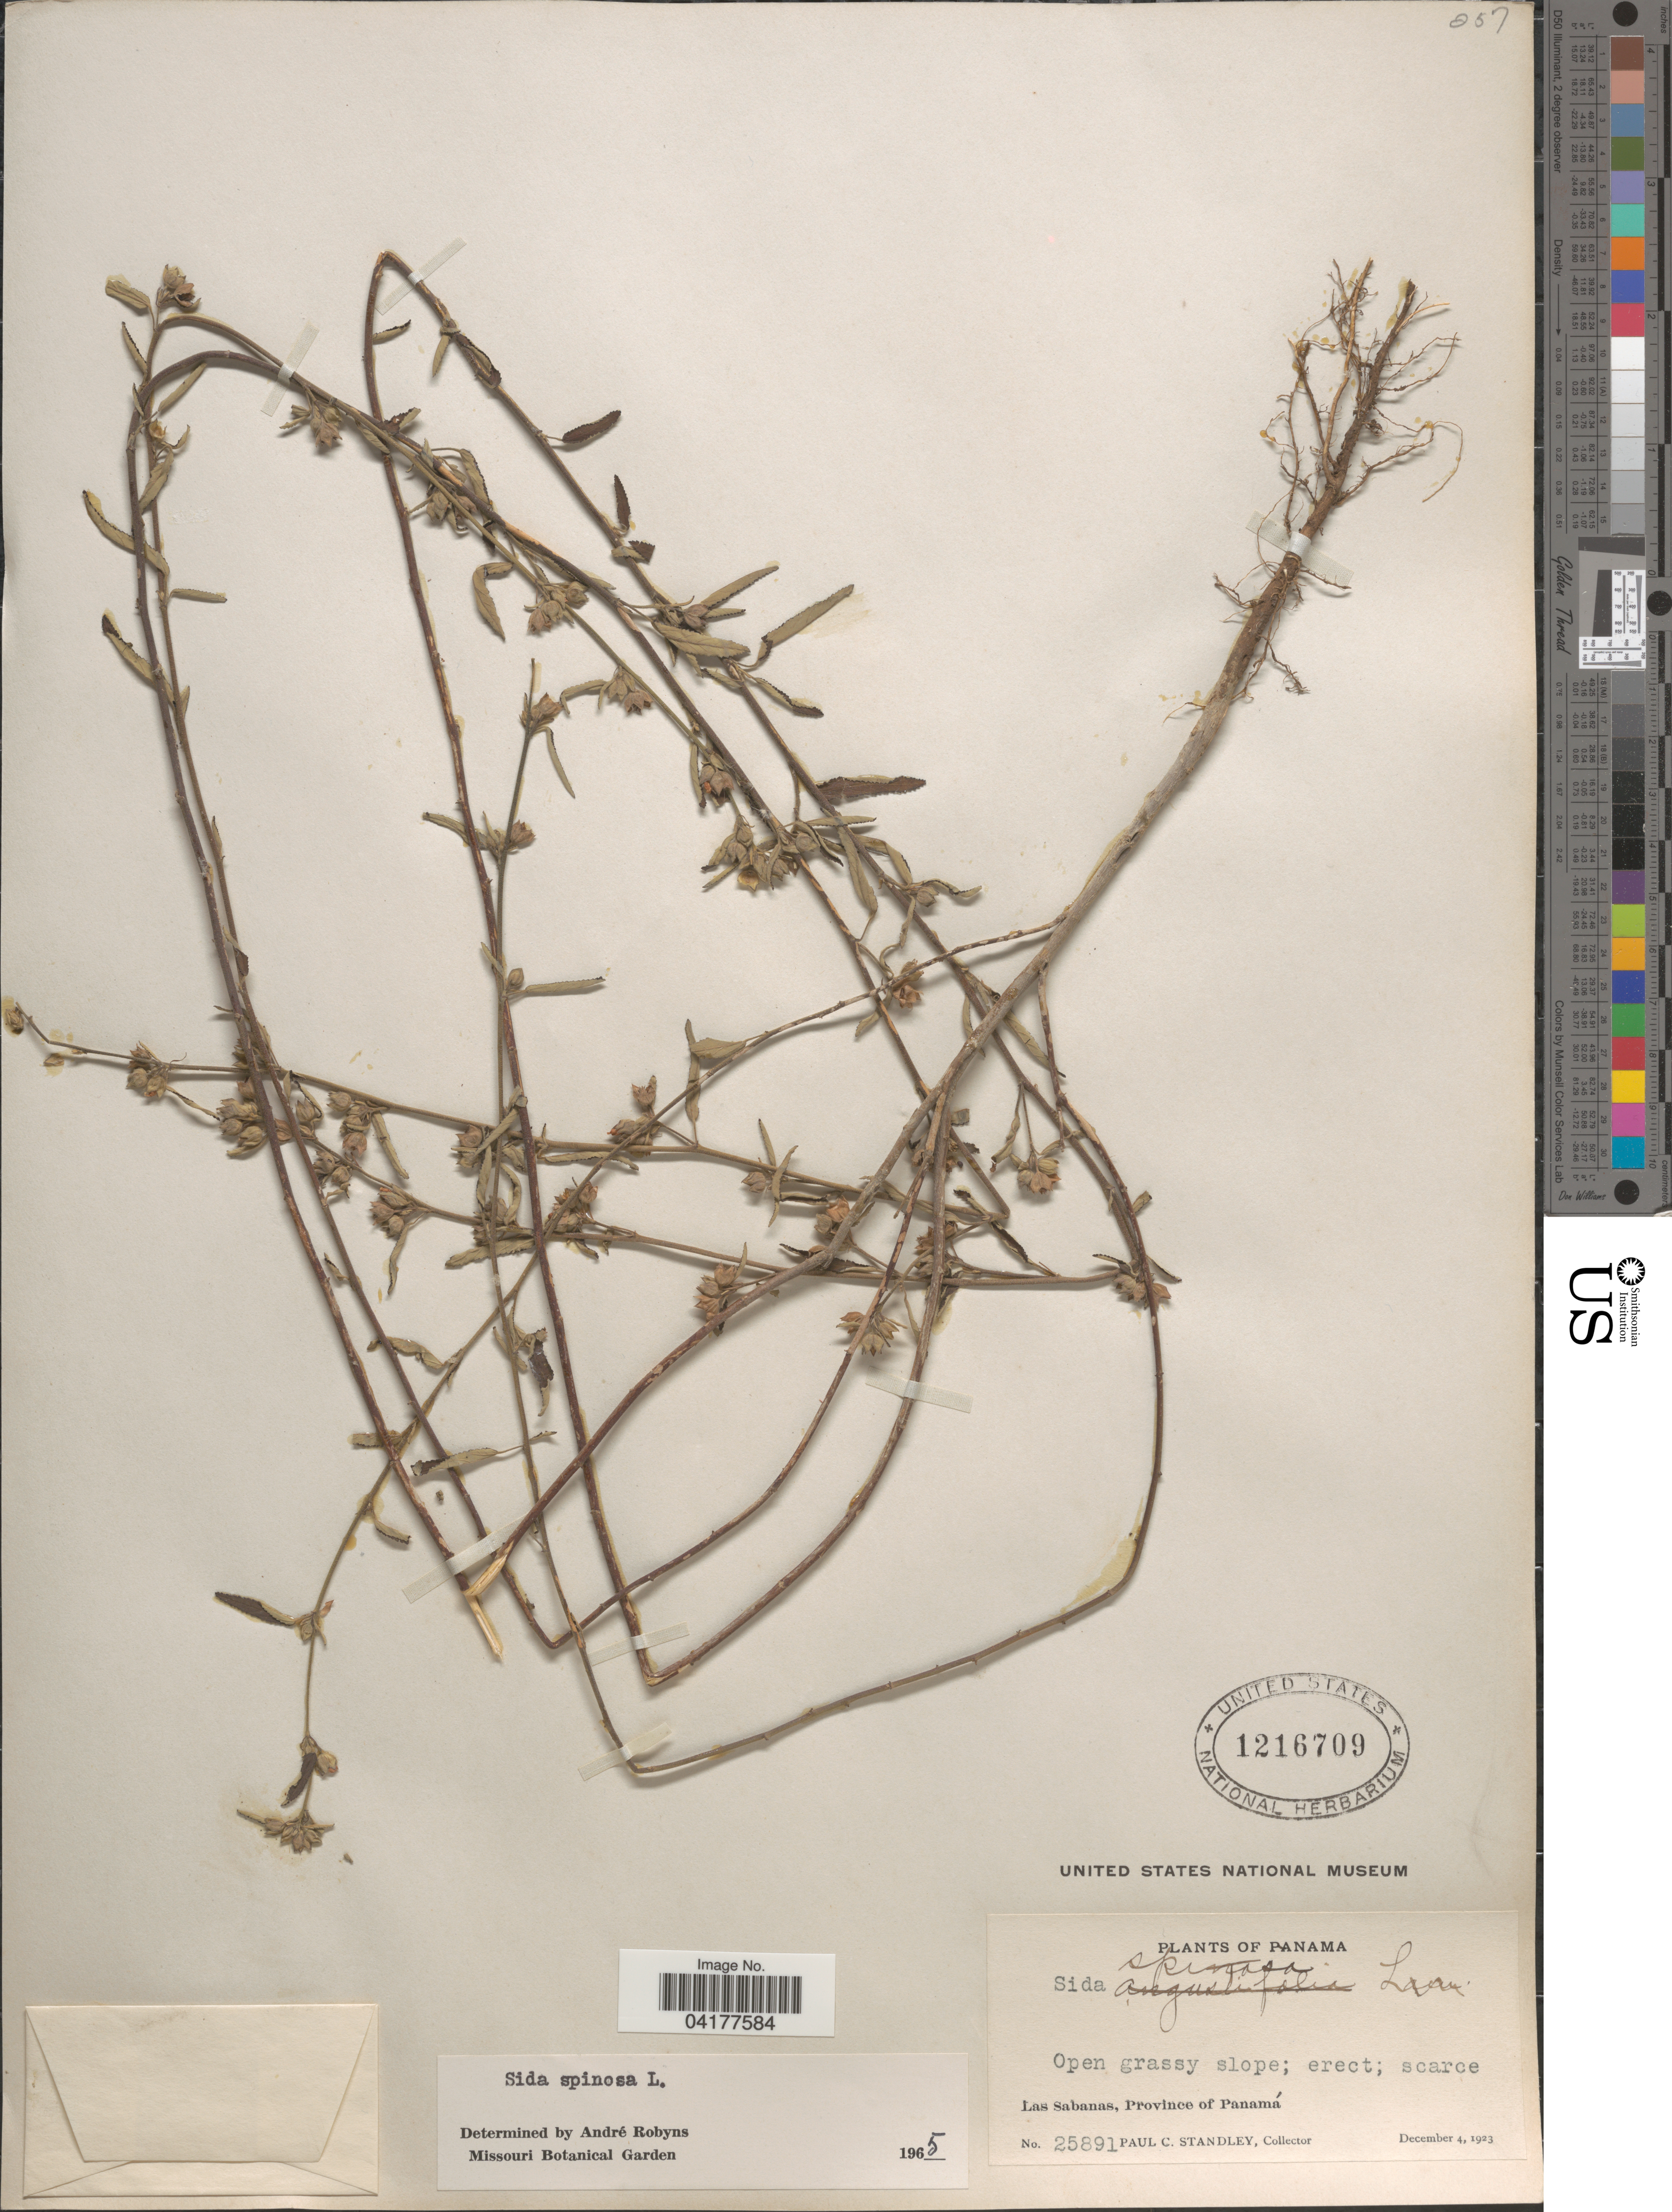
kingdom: Plantae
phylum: Tracheophyta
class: Magnoliopsida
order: Malvales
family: Malvaceae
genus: Sida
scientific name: Sida spinosa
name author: L.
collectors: P. C. Standley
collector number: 25891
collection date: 1923-12-04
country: Panama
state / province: Panamá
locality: Las Sabanas.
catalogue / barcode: US 1216709